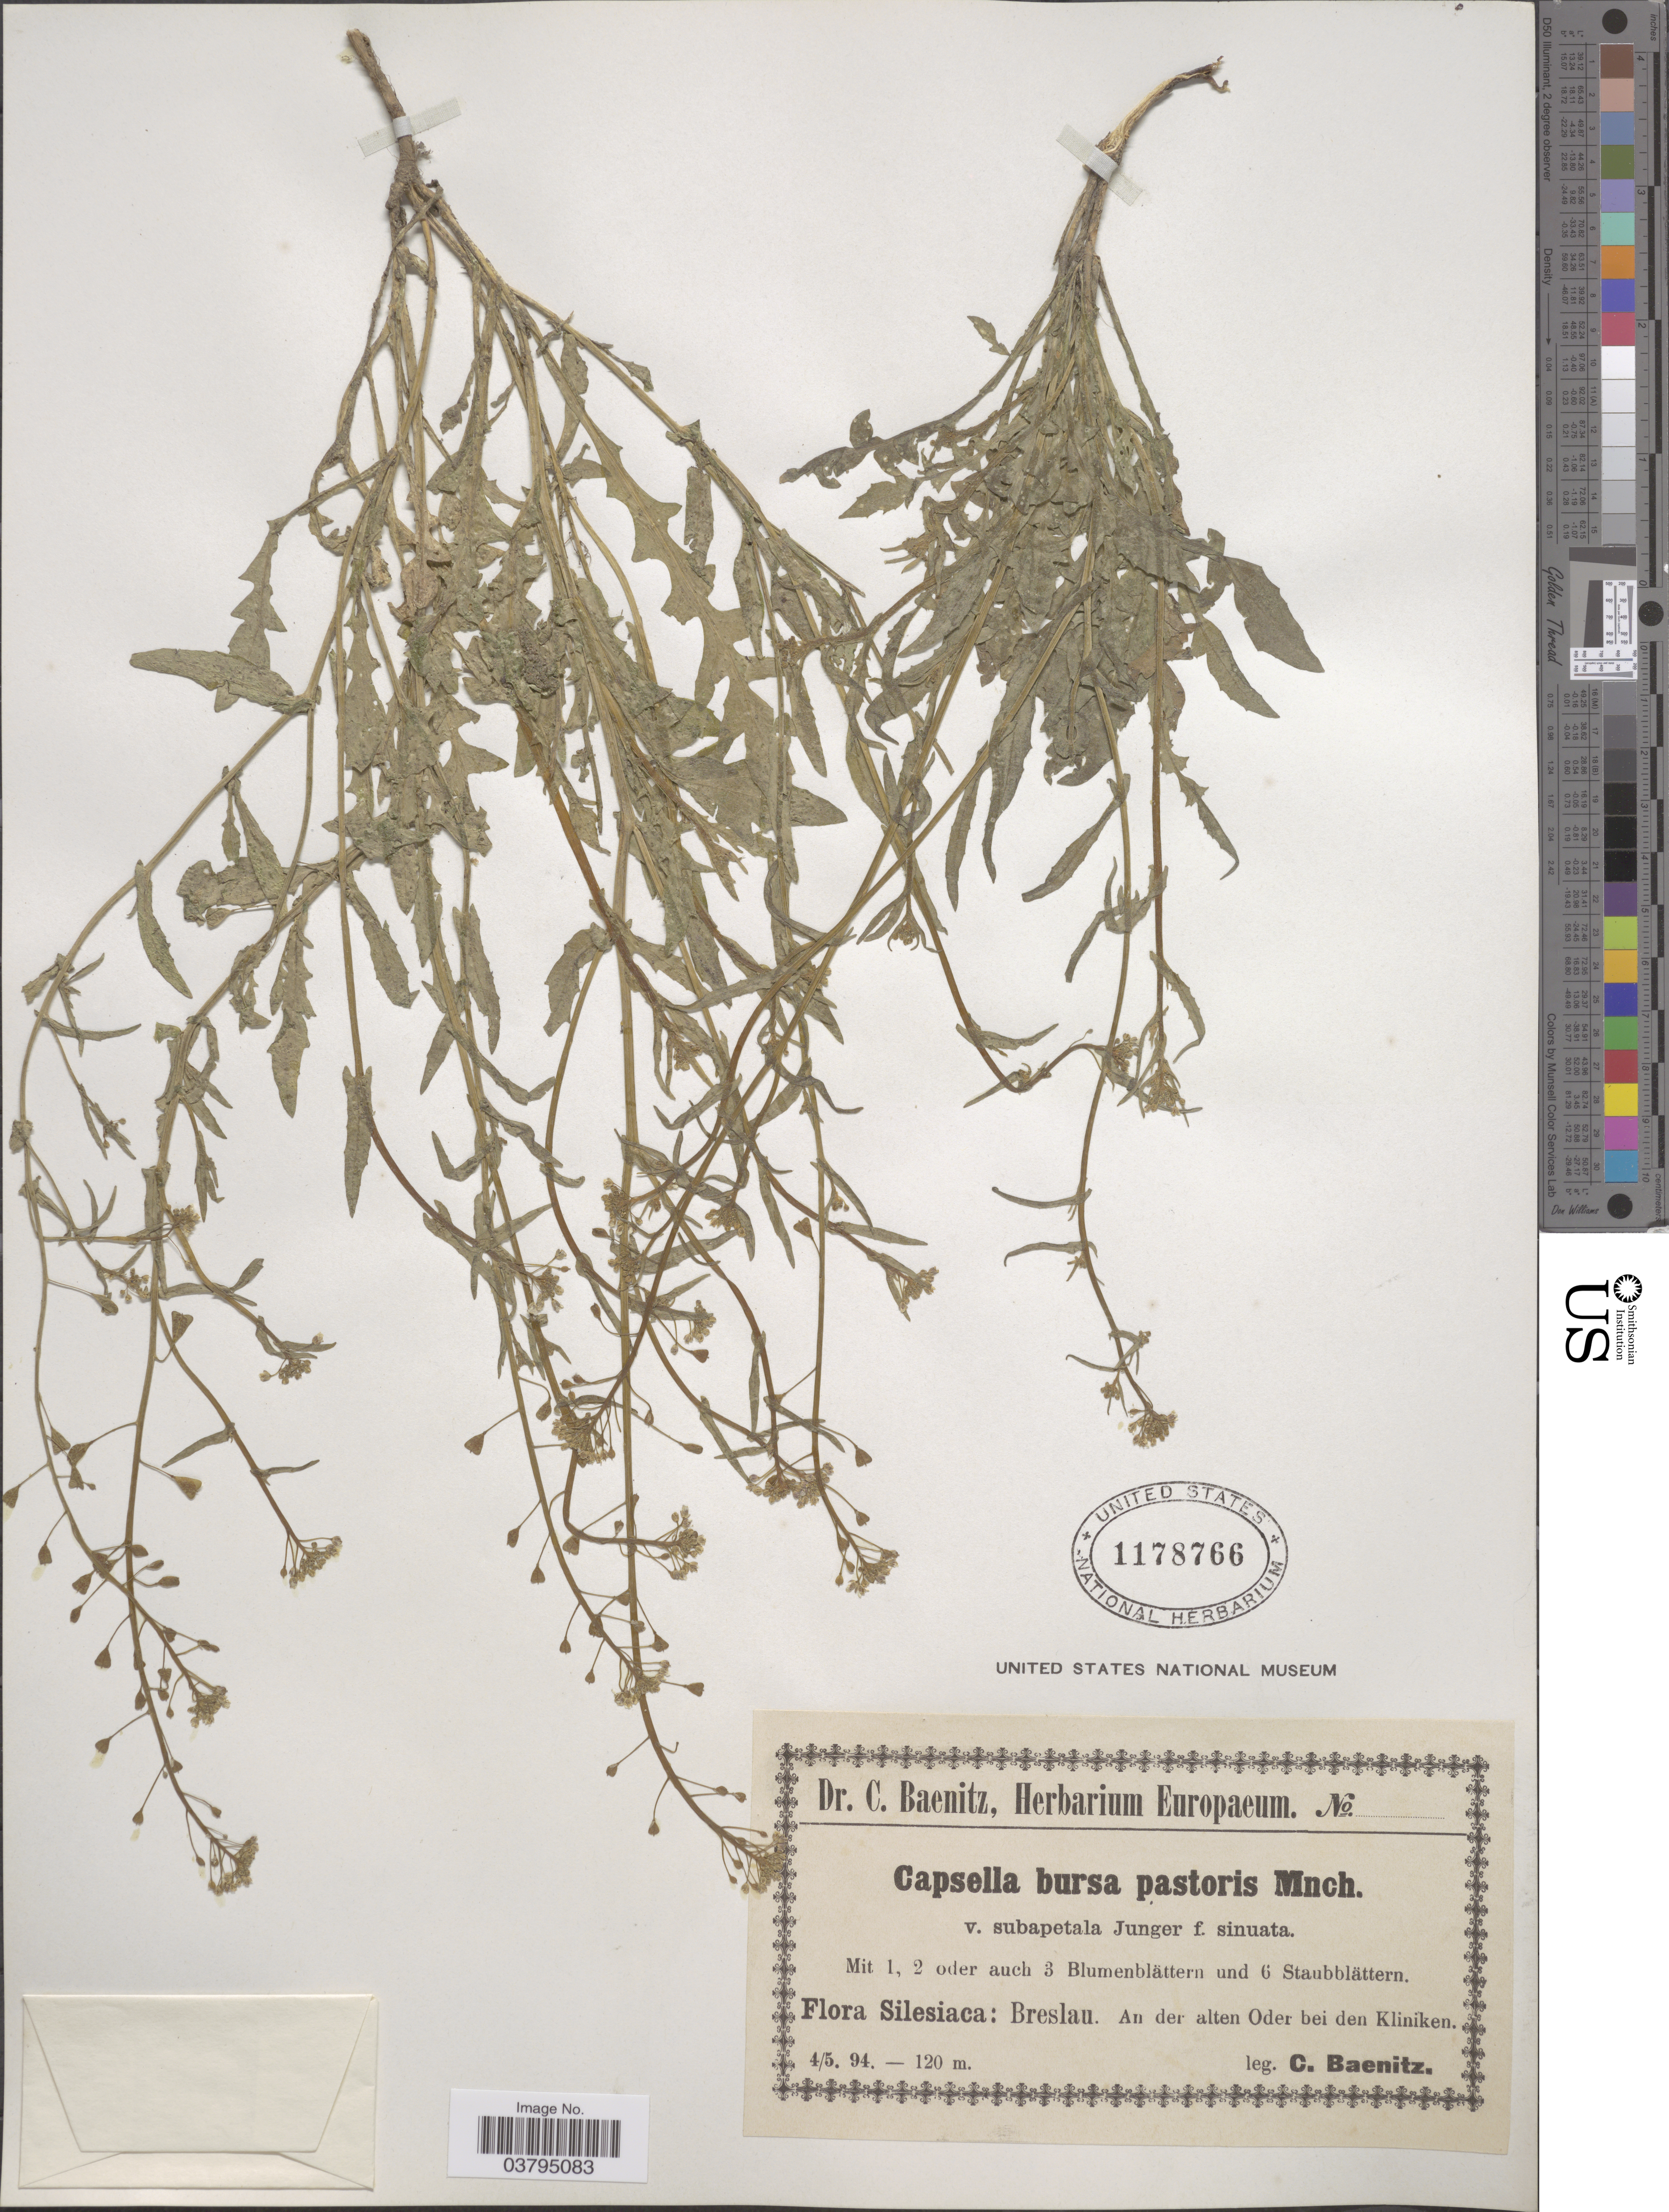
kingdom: Plantae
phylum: Tracheophyta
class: Magnoliopsida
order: Brassicales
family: Brassicaceae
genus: Capsella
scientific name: Capsella bursa-pastoris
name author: (L.) Medik.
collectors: C. G. Baenitz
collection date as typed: Transcribed d/m/y: 4/5/94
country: Poland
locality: Silesiaca: Breslau. An der alten Oder bei den Kliniken.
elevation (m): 120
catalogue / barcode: US 1178766